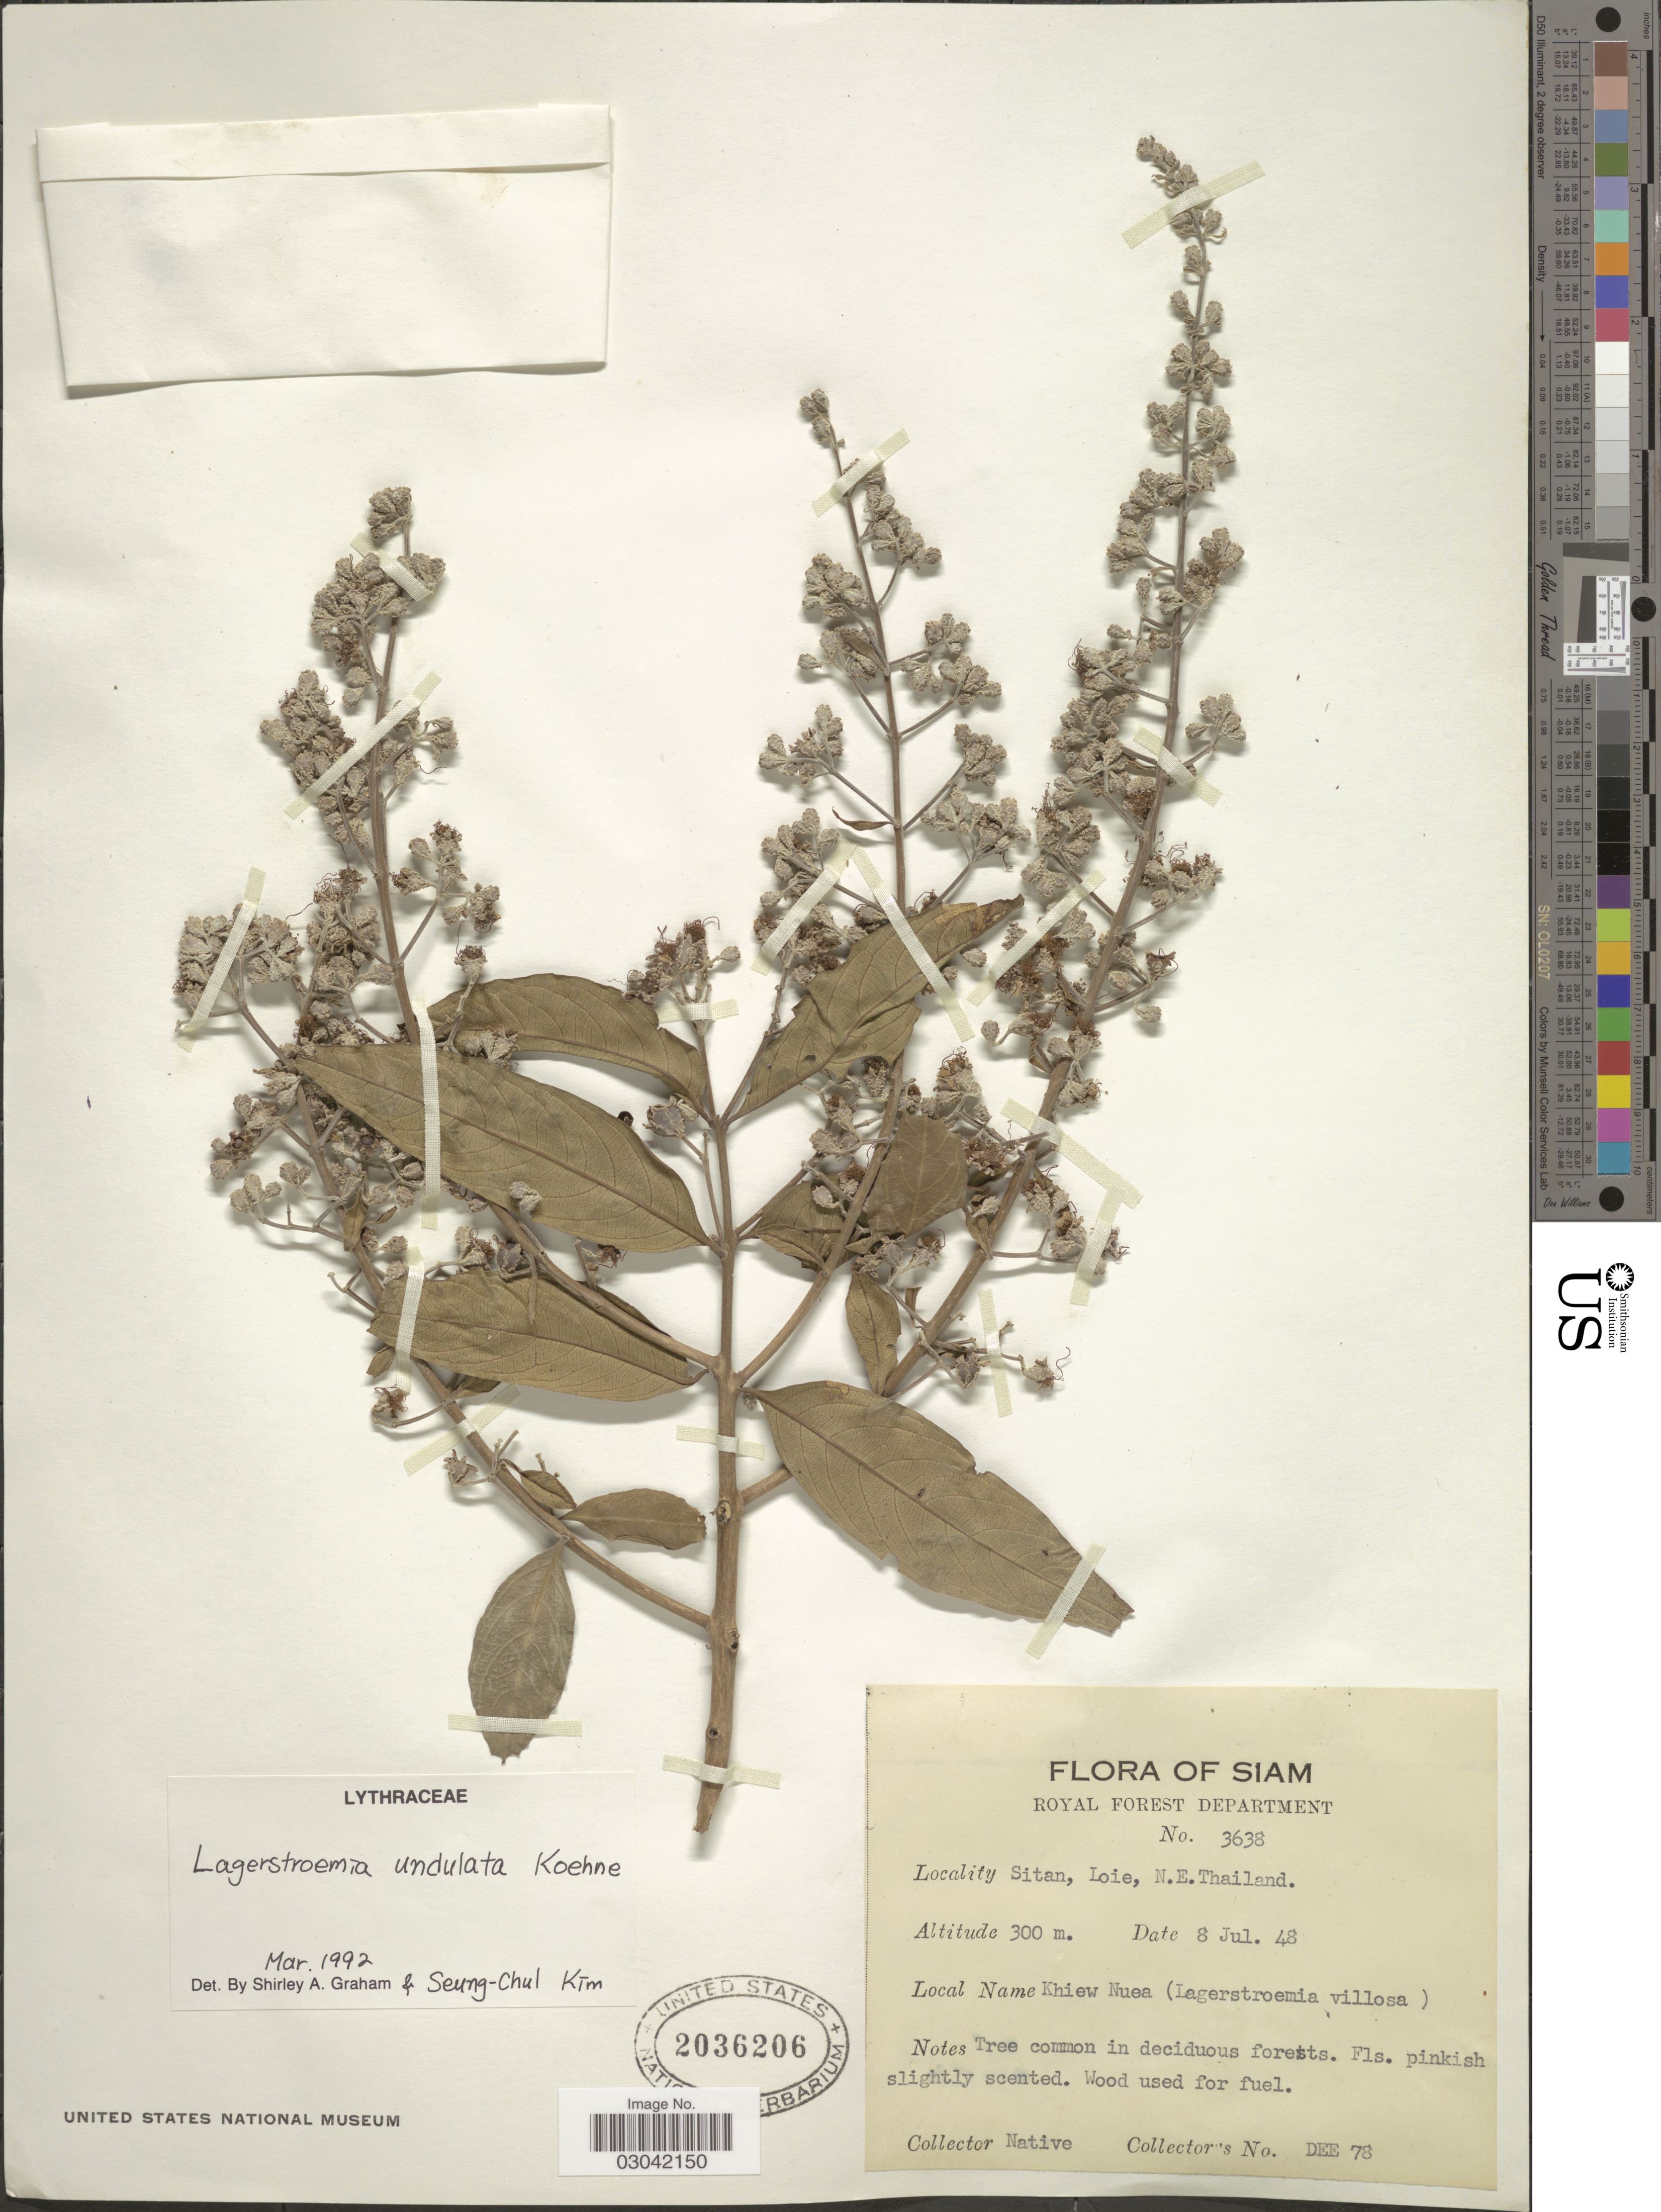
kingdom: Plantae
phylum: Tracheophyta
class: Magnoliopsida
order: Myrtales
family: Lythraceae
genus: Lagerstroemia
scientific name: Lagerstroemia undulata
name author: Koehne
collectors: Native collector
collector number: DEE 78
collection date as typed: Transcribed d/m/y: 8/7/48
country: Thailand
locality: Siam. Sitan, Loie, N.E. Thailand.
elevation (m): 300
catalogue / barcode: US 2036206